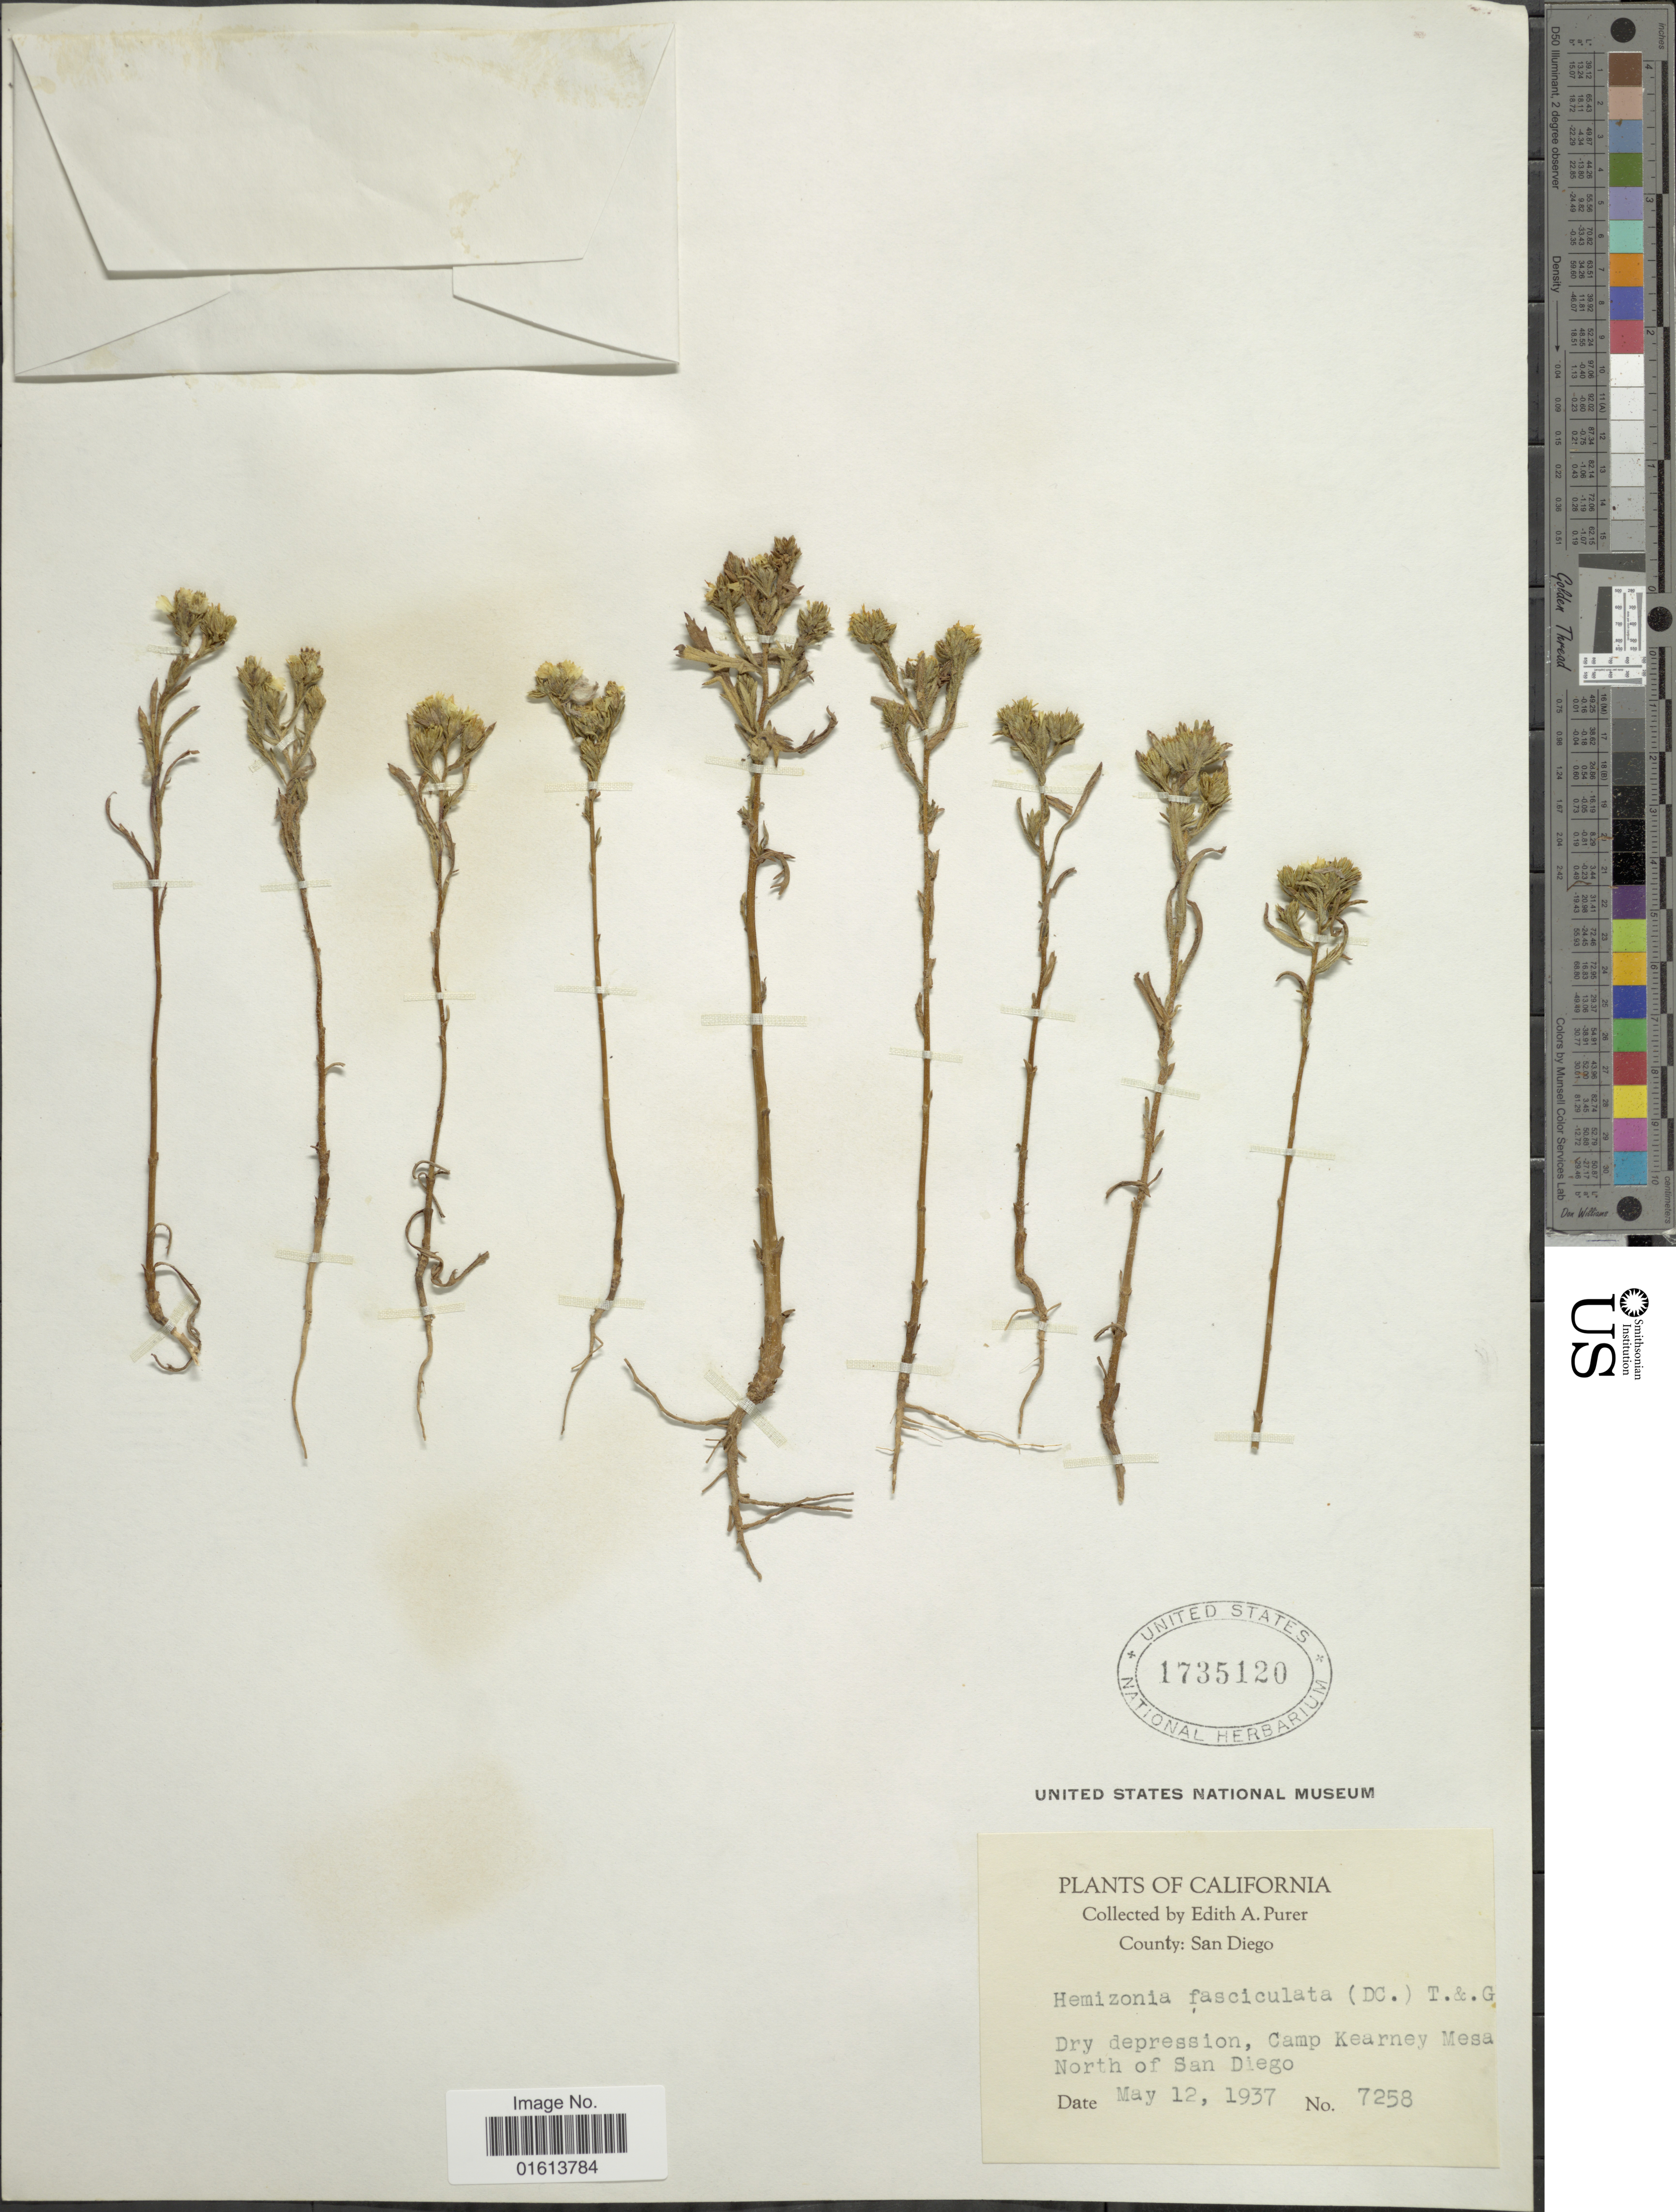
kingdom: Plantae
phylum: Tracheophyta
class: Magnoliopsida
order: Asterales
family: Asteraceae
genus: Deinandra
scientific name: Deinandra fasciculata subsp. fasciculata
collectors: E. Purer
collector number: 7258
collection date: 1937-05-12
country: United States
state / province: California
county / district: San Diego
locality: California. County: San Diego. Dry depression, Camp Kearney Mesa North of San Diego.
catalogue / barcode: US 1735120